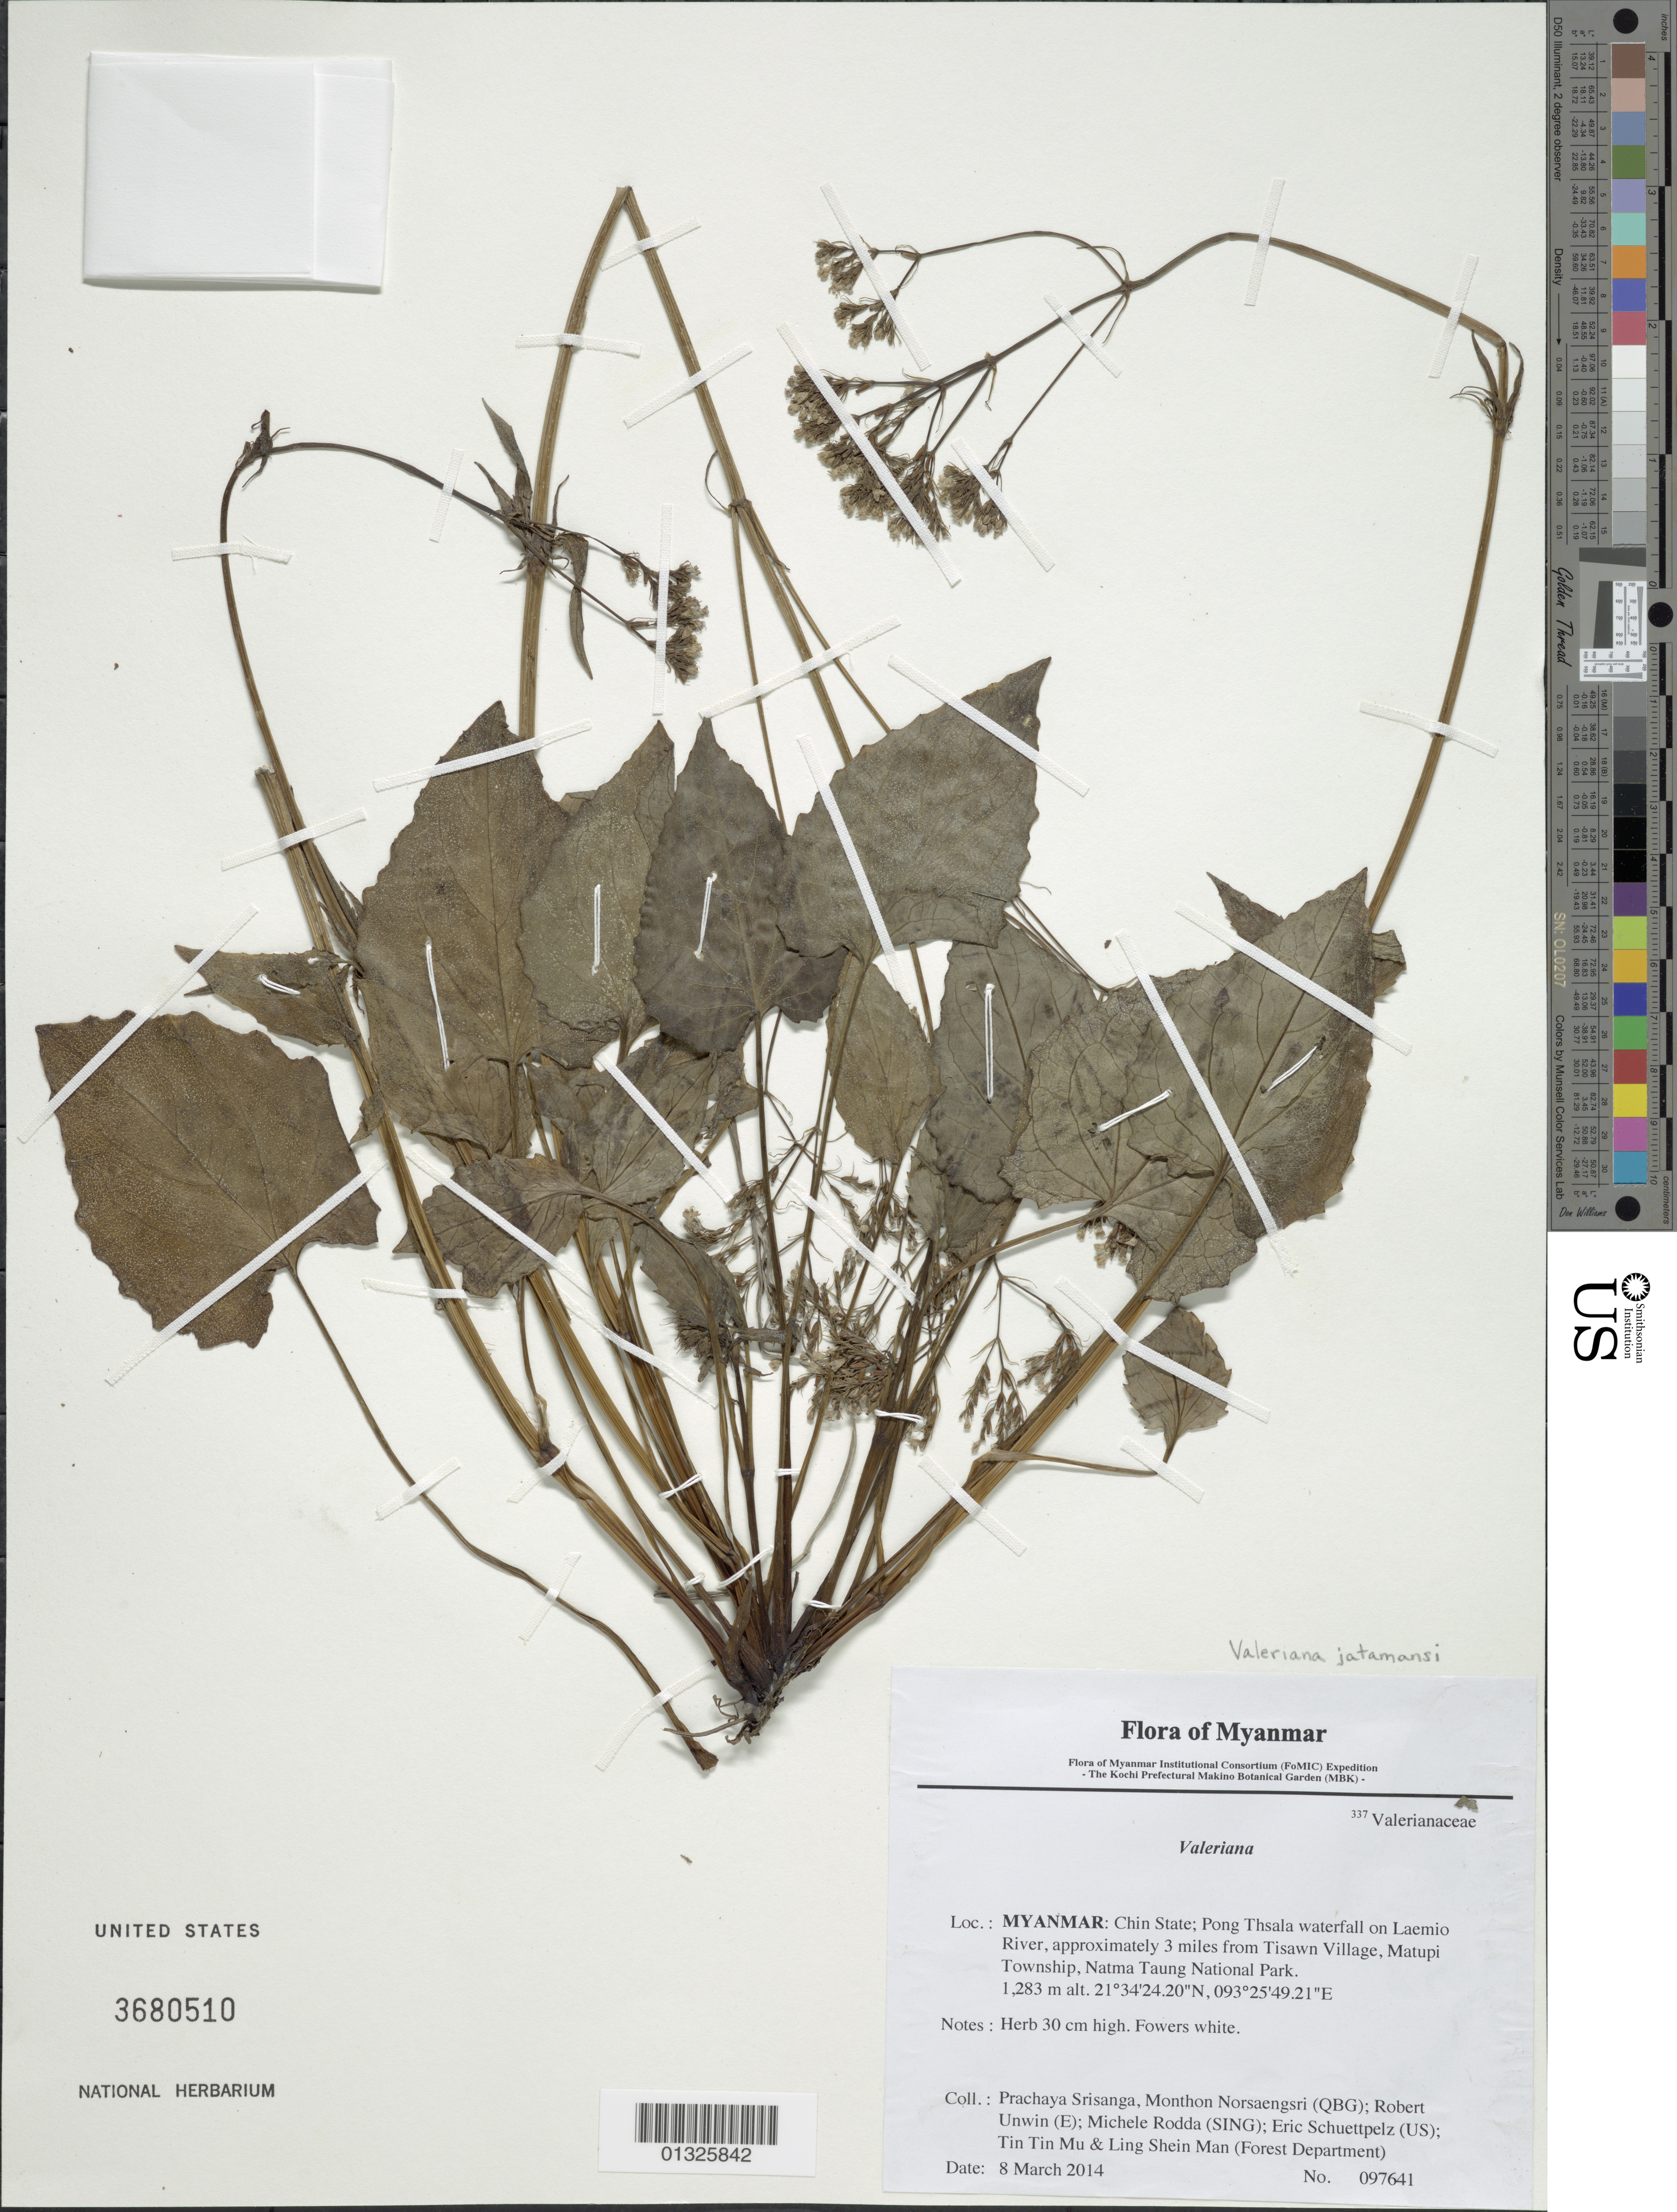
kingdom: Plantae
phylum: Tracheophyta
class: Magnoliopsida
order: Dipsacales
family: Caprifoliaceae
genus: Valeriana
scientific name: Valeriana jatamansi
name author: Jones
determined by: Fujikawa, Kazumi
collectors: P. Srisanga, M. Norsaengsri, R. Unwin, M. Rodda, E. Schuettpelz, Tin Tin Mu & Ling Shein Man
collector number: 97641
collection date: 2014-03-08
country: Myanmar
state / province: Chin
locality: Pong Thsala waterfall on Laemio River, approximately 3 miles from Tisawn Village, Matupi Township, Natma Taung National Park.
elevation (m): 1283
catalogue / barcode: US 3680510